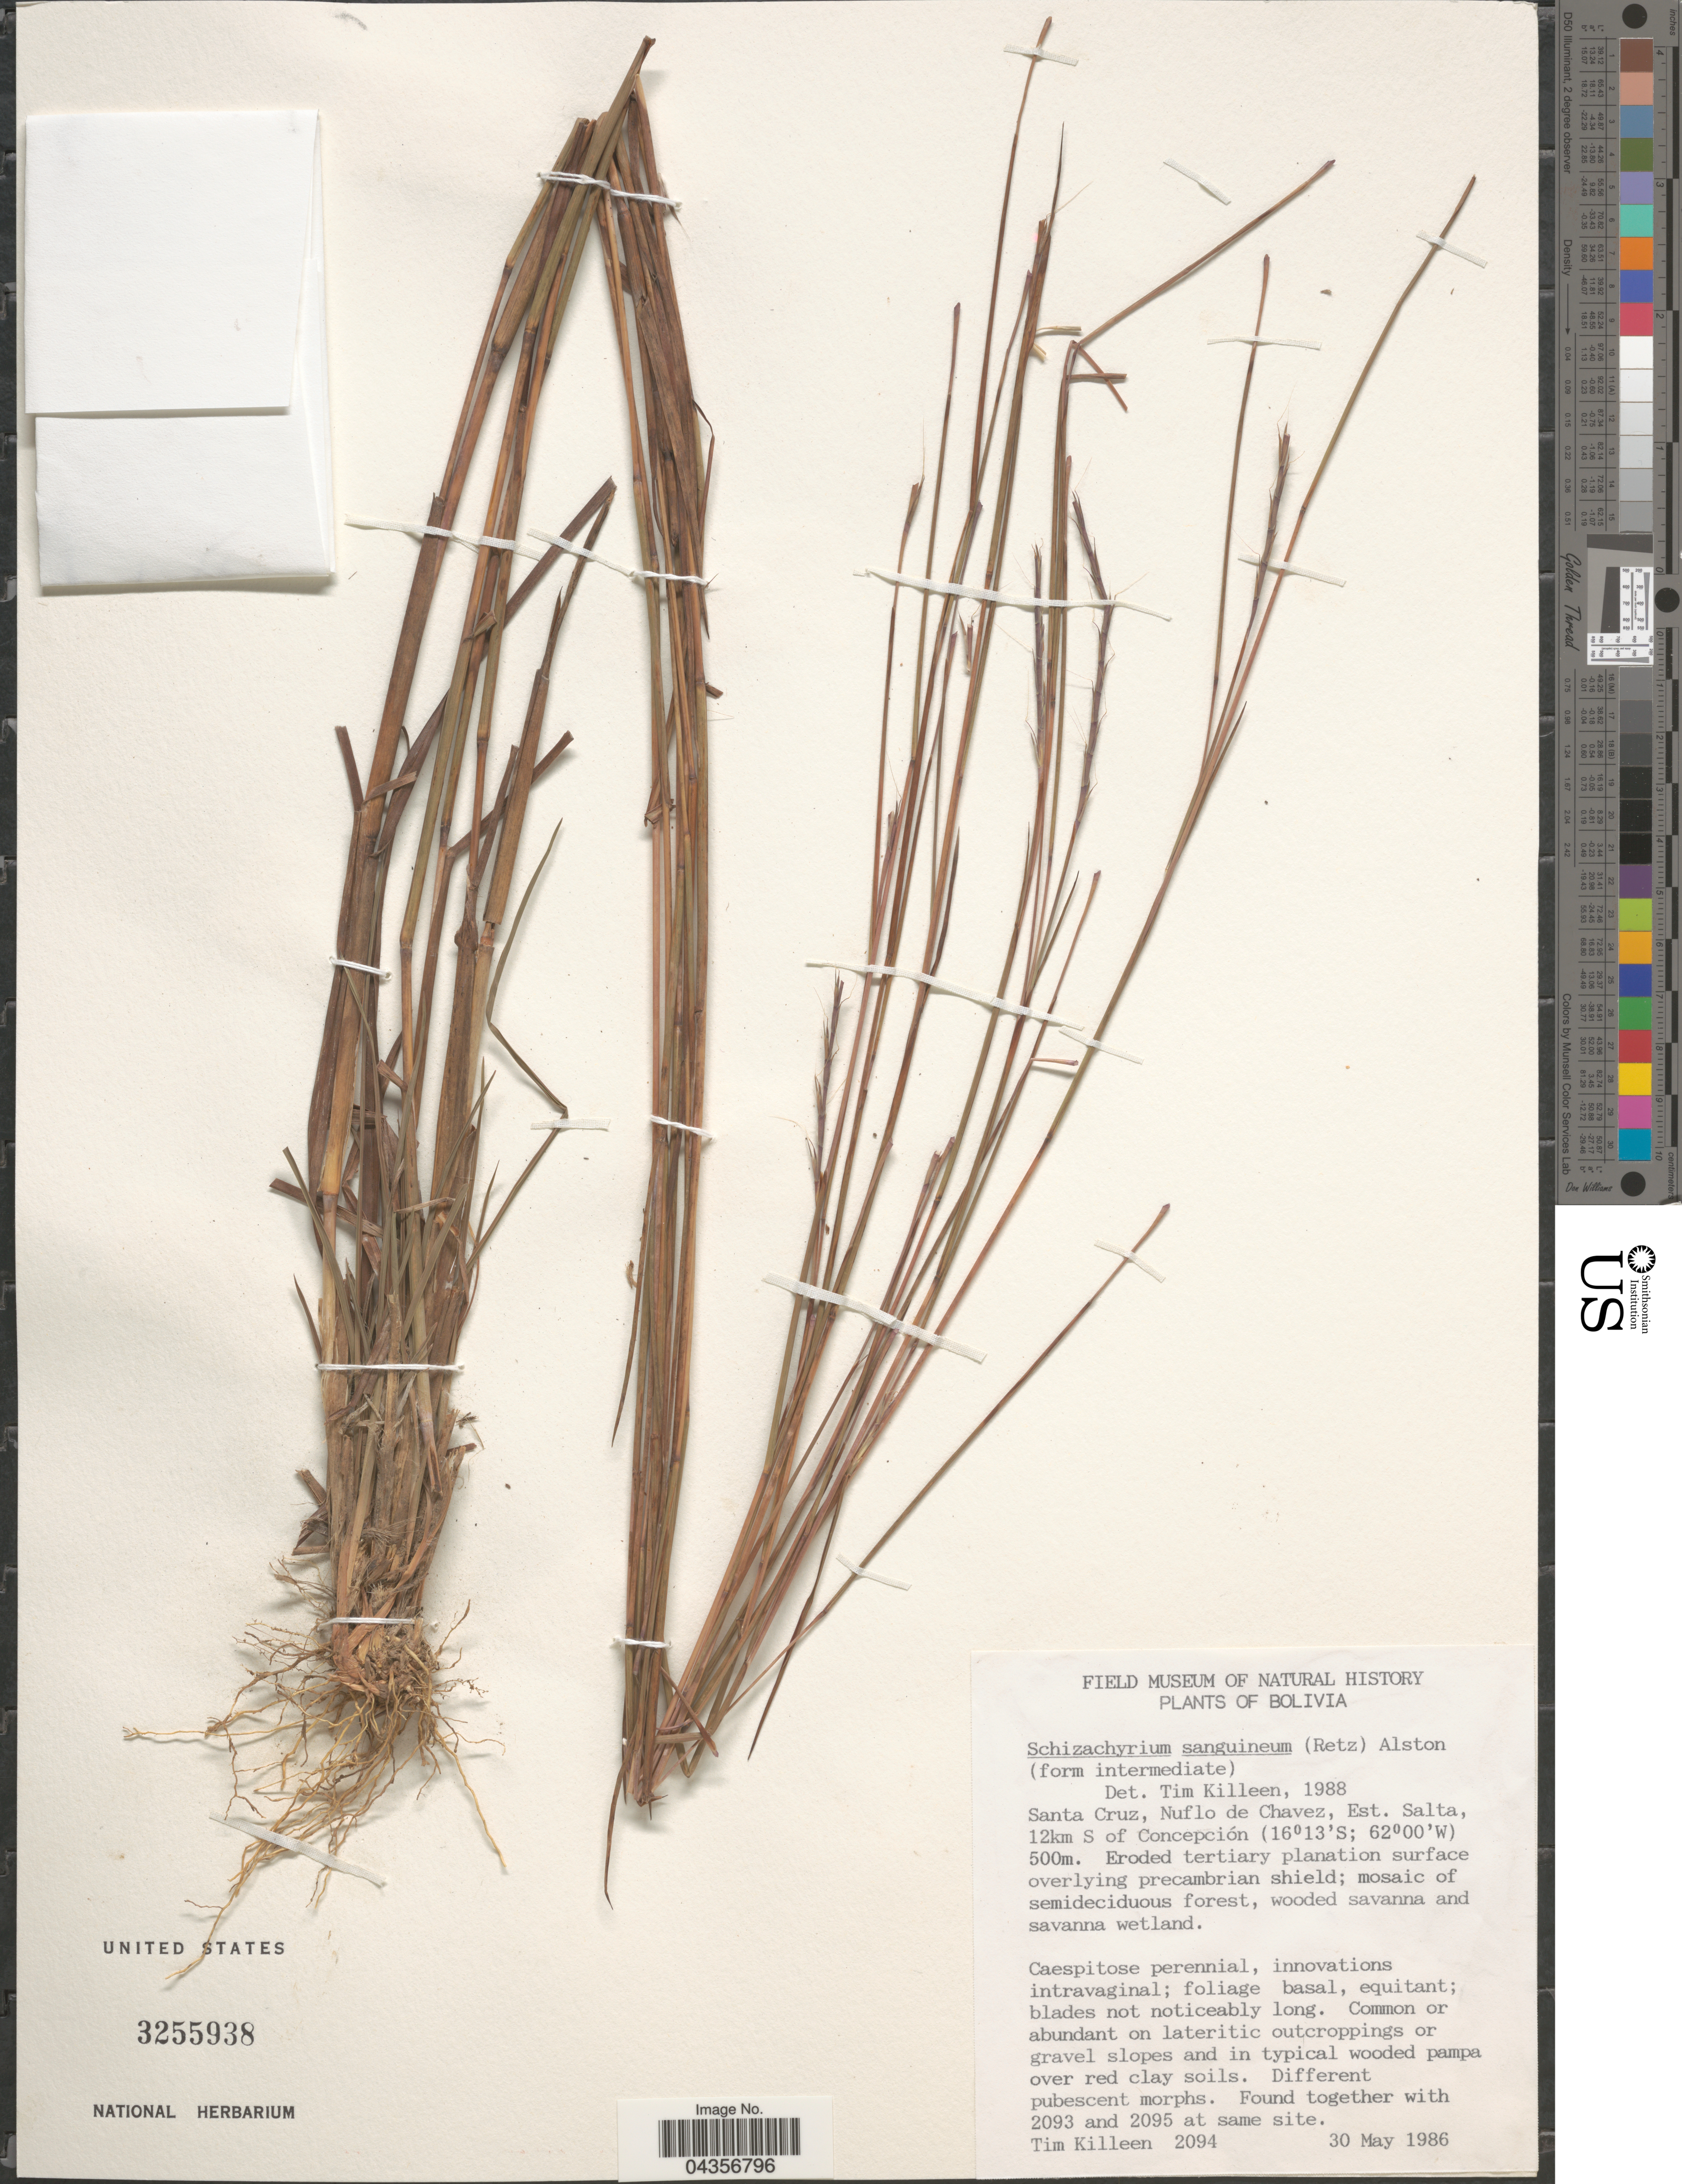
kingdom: Plantae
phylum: Tracheophyta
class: Liliopsida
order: Poales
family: Poaceae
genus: Schizachyrium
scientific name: Schizachyrium sanguineum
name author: (Retz.) Alston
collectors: T. J. Killeen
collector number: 2094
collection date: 1986-05-30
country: Bolivia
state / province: Santa Cruz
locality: Santa Cruz, Nuflo de Chavez, Est. Salta, 12km S of Concepción.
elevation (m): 500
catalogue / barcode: US 3255938